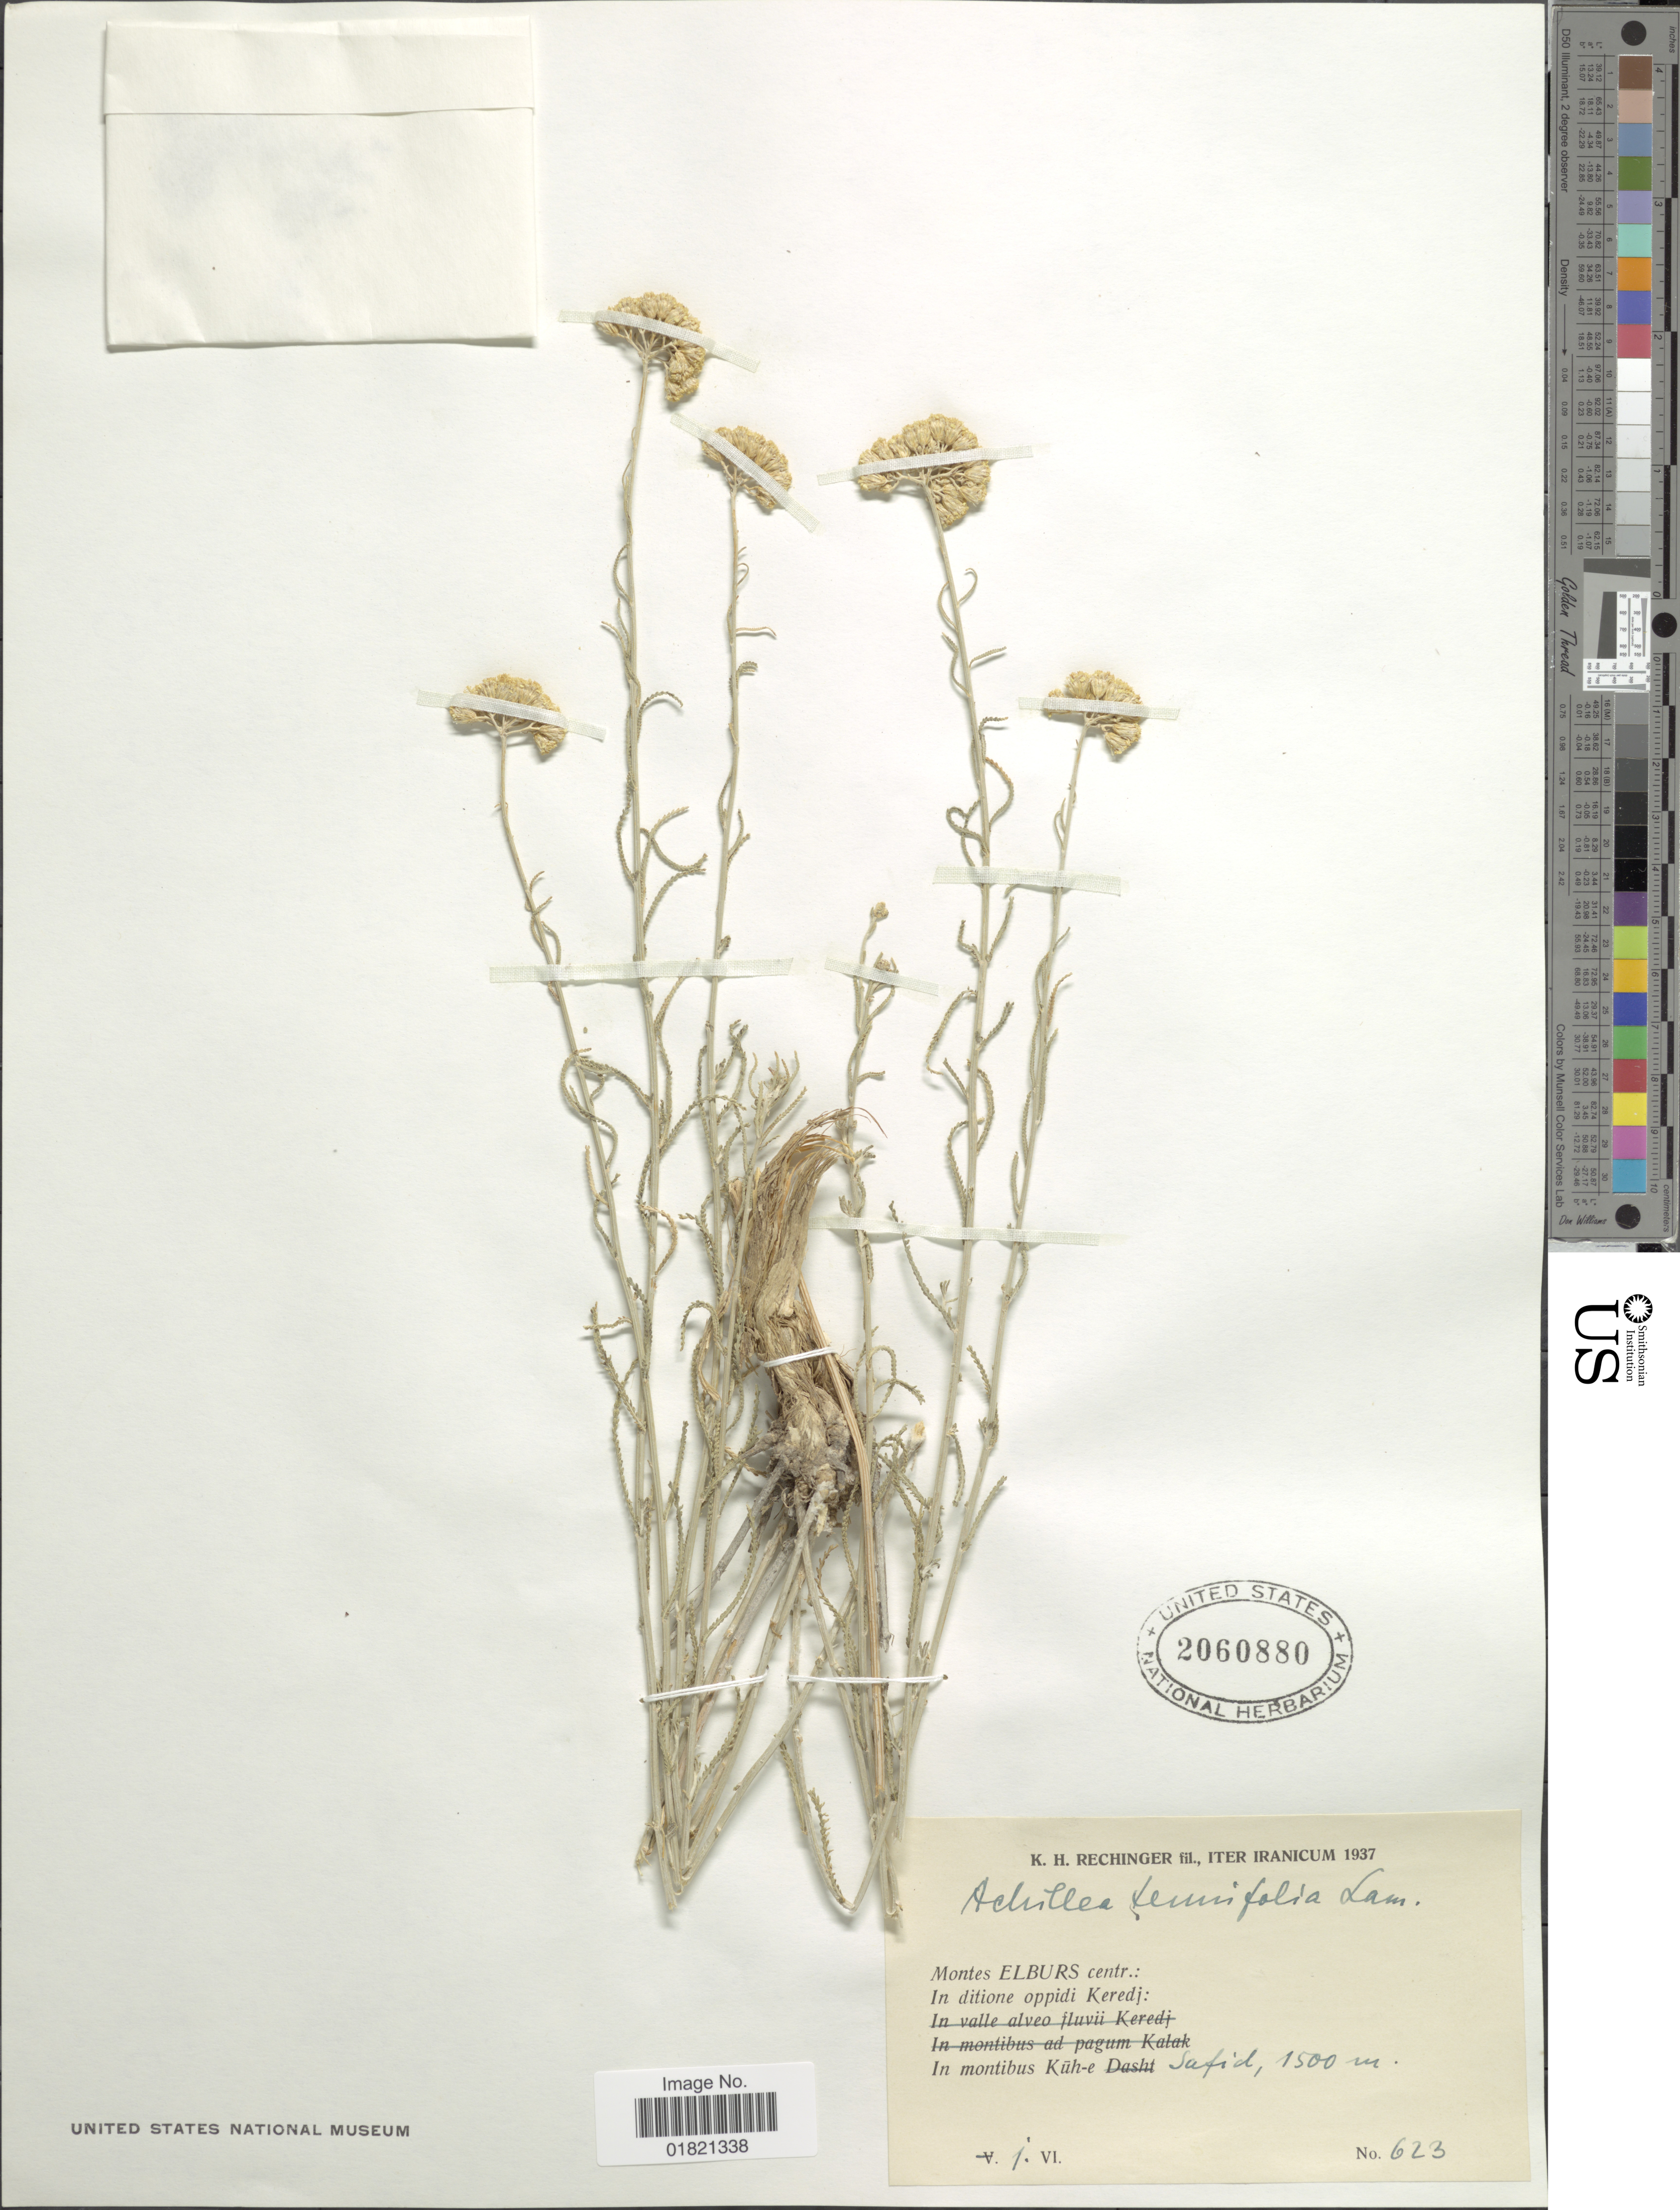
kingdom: Plantae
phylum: Tracheophyta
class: Magnoliopsida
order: Asterales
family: Asteraceae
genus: Achillea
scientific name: Achillea tenuifolia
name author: Lam.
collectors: K. H. Rechinger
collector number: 623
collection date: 1937-06-01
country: Iran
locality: Montes Elburs centr.: In ditione oppidi Keredj: In montibus Kuh-e Safid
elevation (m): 1500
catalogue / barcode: US 2060880